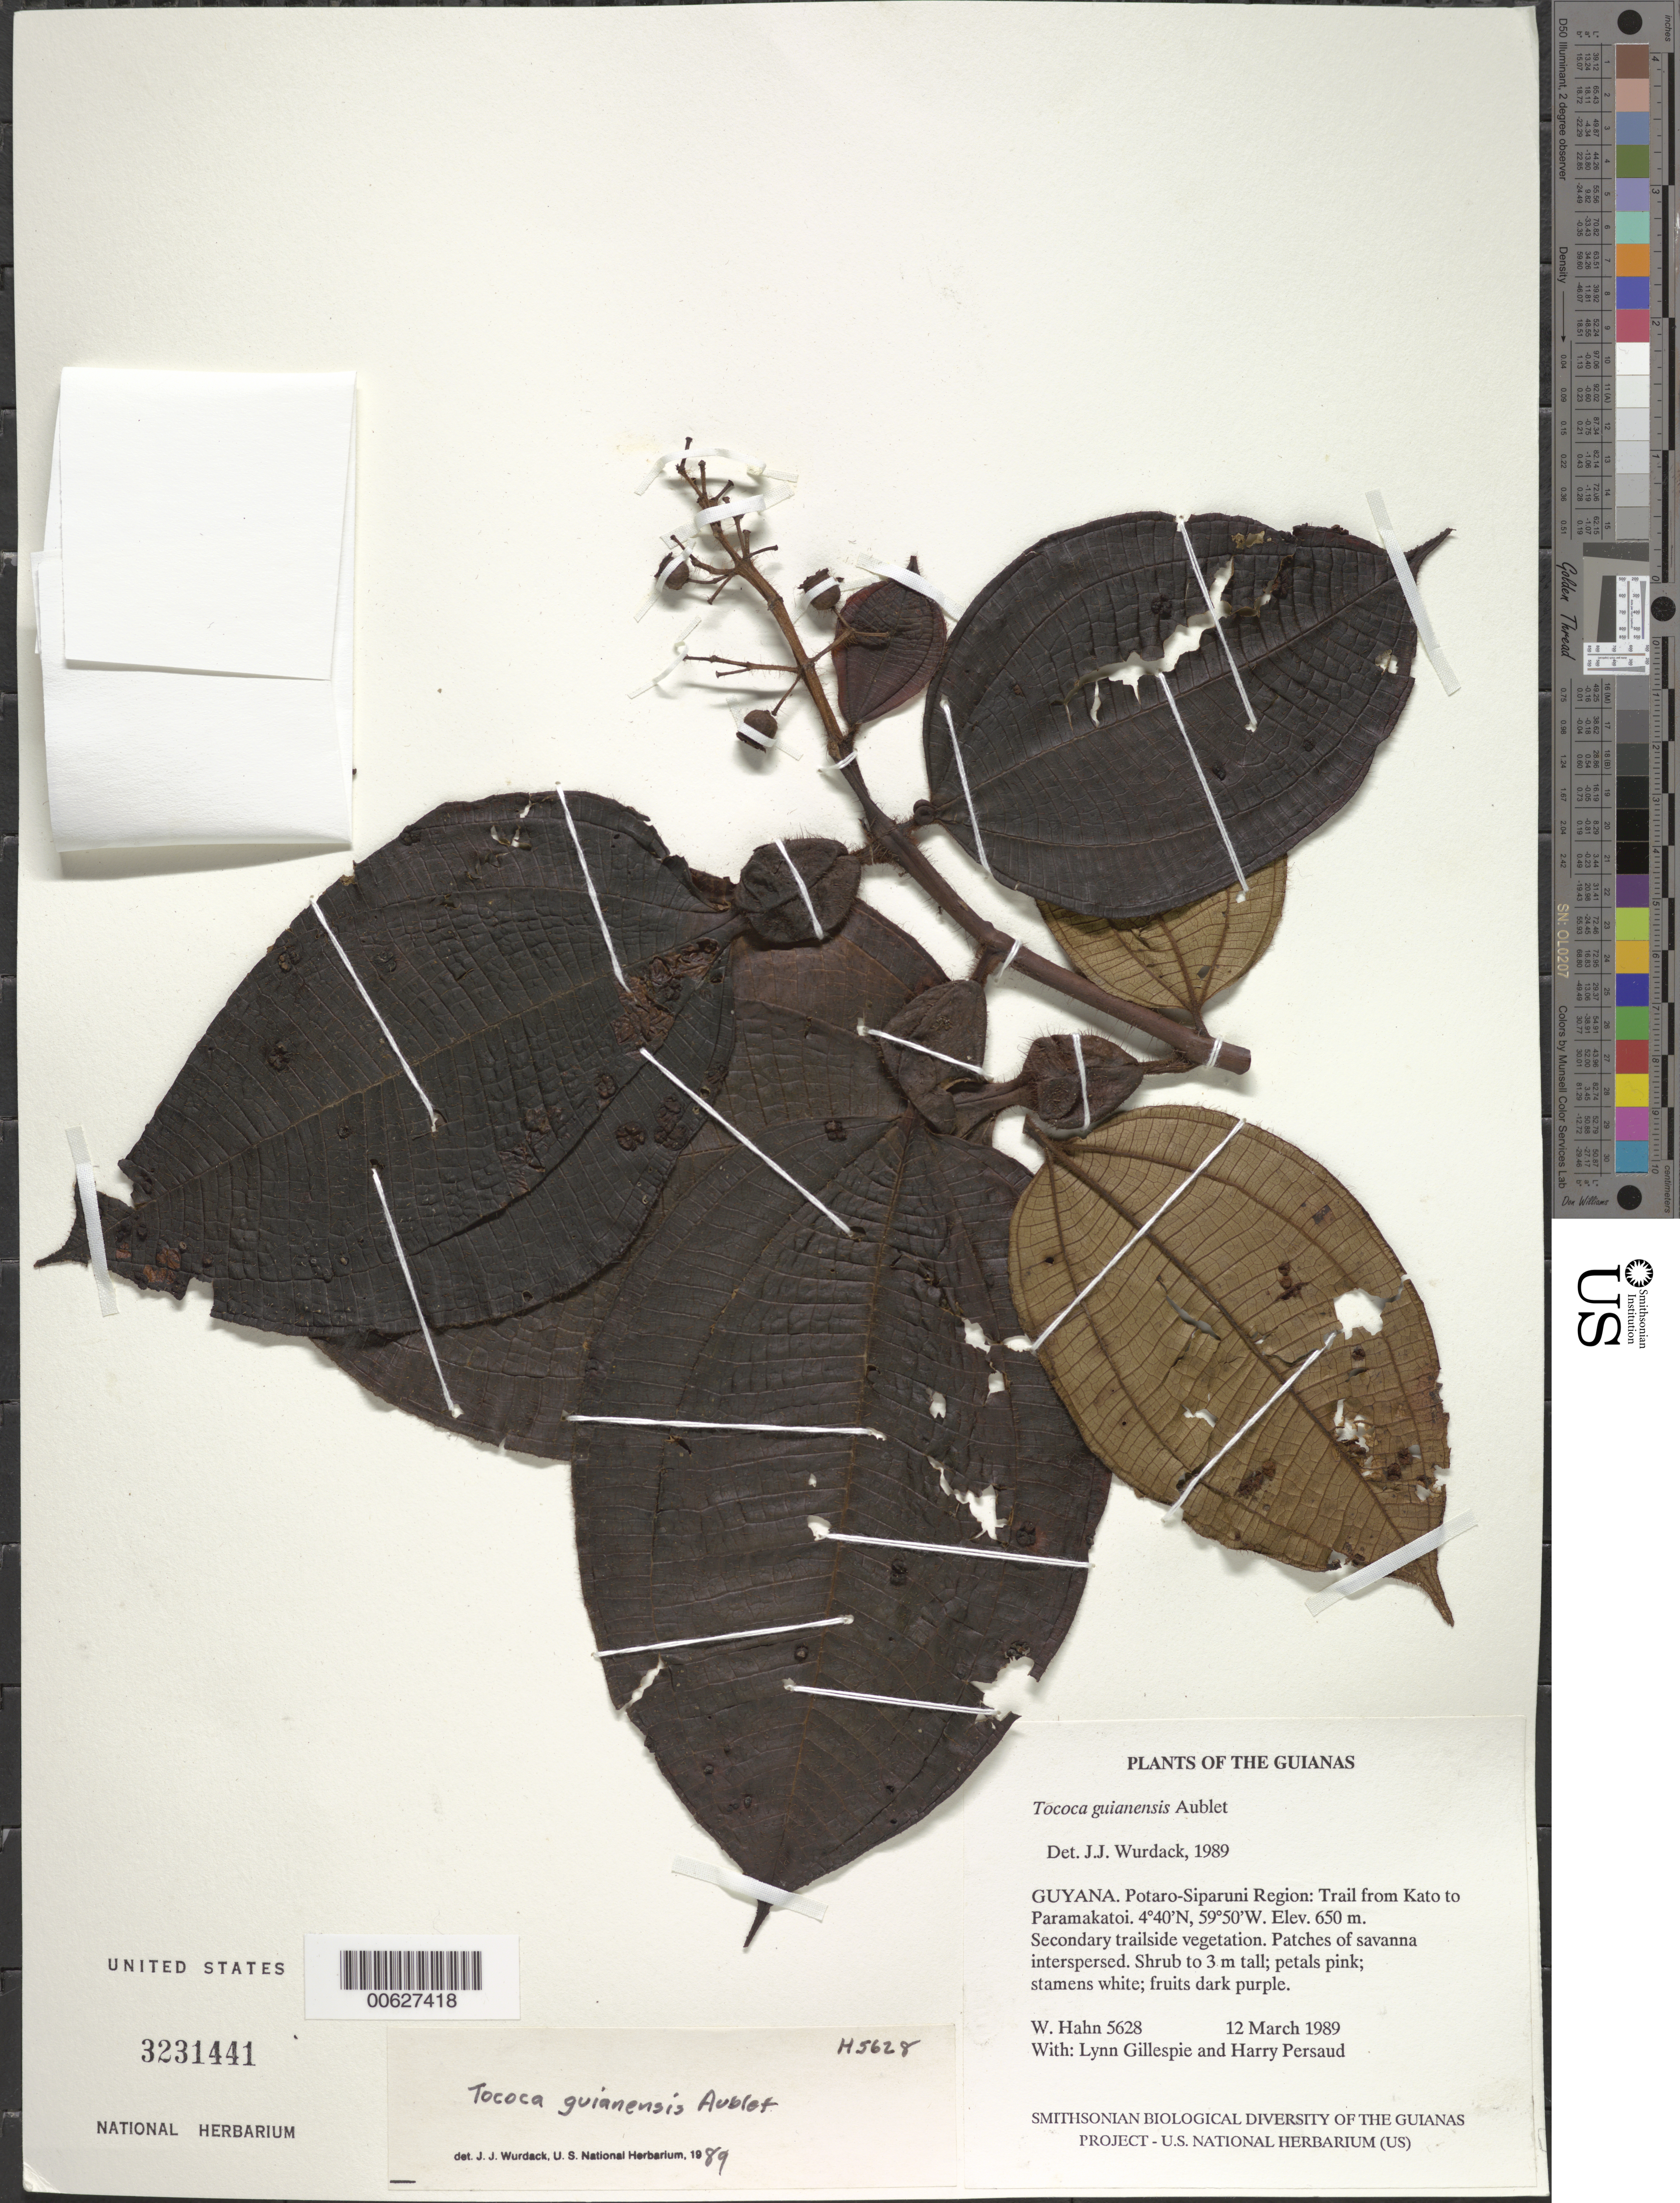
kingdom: Plantae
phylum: Tracheophyta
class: Magnoliopsida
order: Myrtales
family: Melastomataceae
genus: Tococa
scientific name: Tococa guianensis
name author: Aubl.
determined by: Wurdack, John J., (US), US (UNITED STATES)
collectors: W. Hahn, L. J. Gillespie & H. Persaud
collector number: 5628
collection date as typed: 12 March 1989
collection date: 1989-03-12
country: Guyana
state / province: Potaro-Siparuni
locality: Trail from Kato to Paramakatoi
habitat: Secondary trailside vegetation. Patches of savanna interspersed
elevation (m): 650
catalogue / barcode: US 3231441